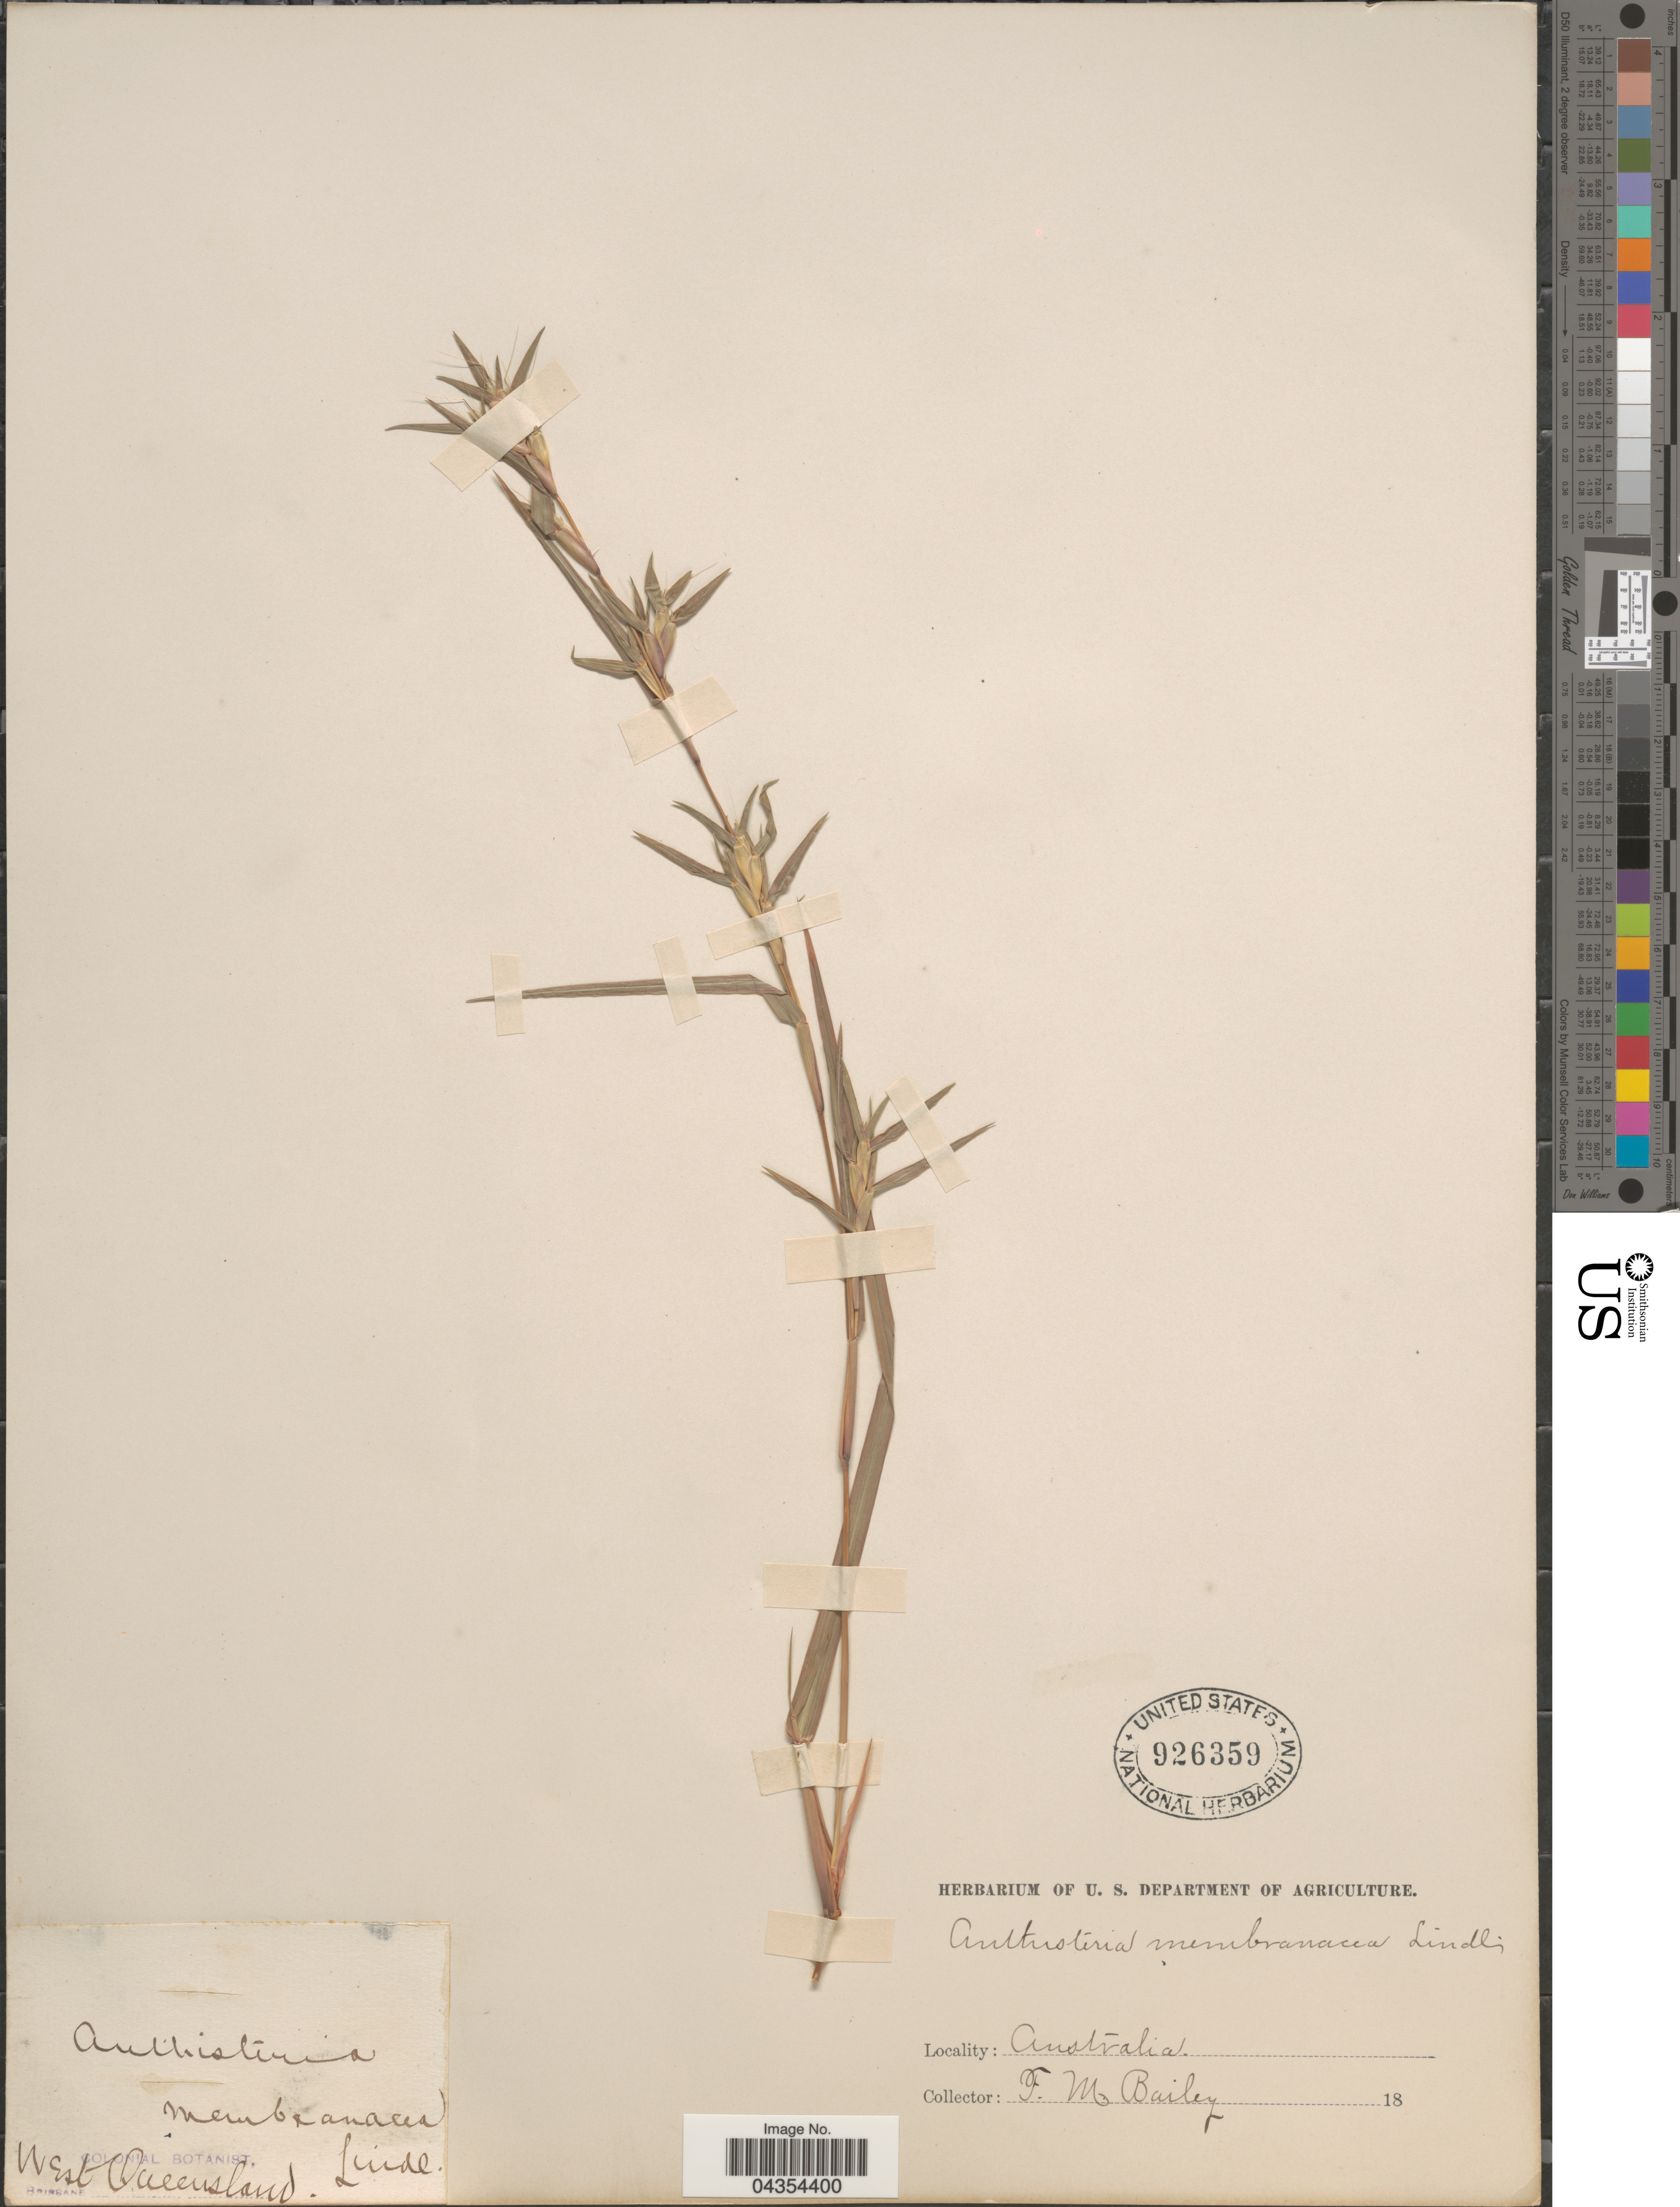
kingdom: Plantae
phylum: Tracheophyta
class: Liliopsida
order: Poales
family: Poaceae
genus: Iseilema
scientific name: Iseilema vaginiflorum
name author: Domin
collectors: F. M. Bailey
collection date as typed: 18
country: Australia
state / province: Queensland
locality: West Queensland.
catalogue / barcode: US 926359